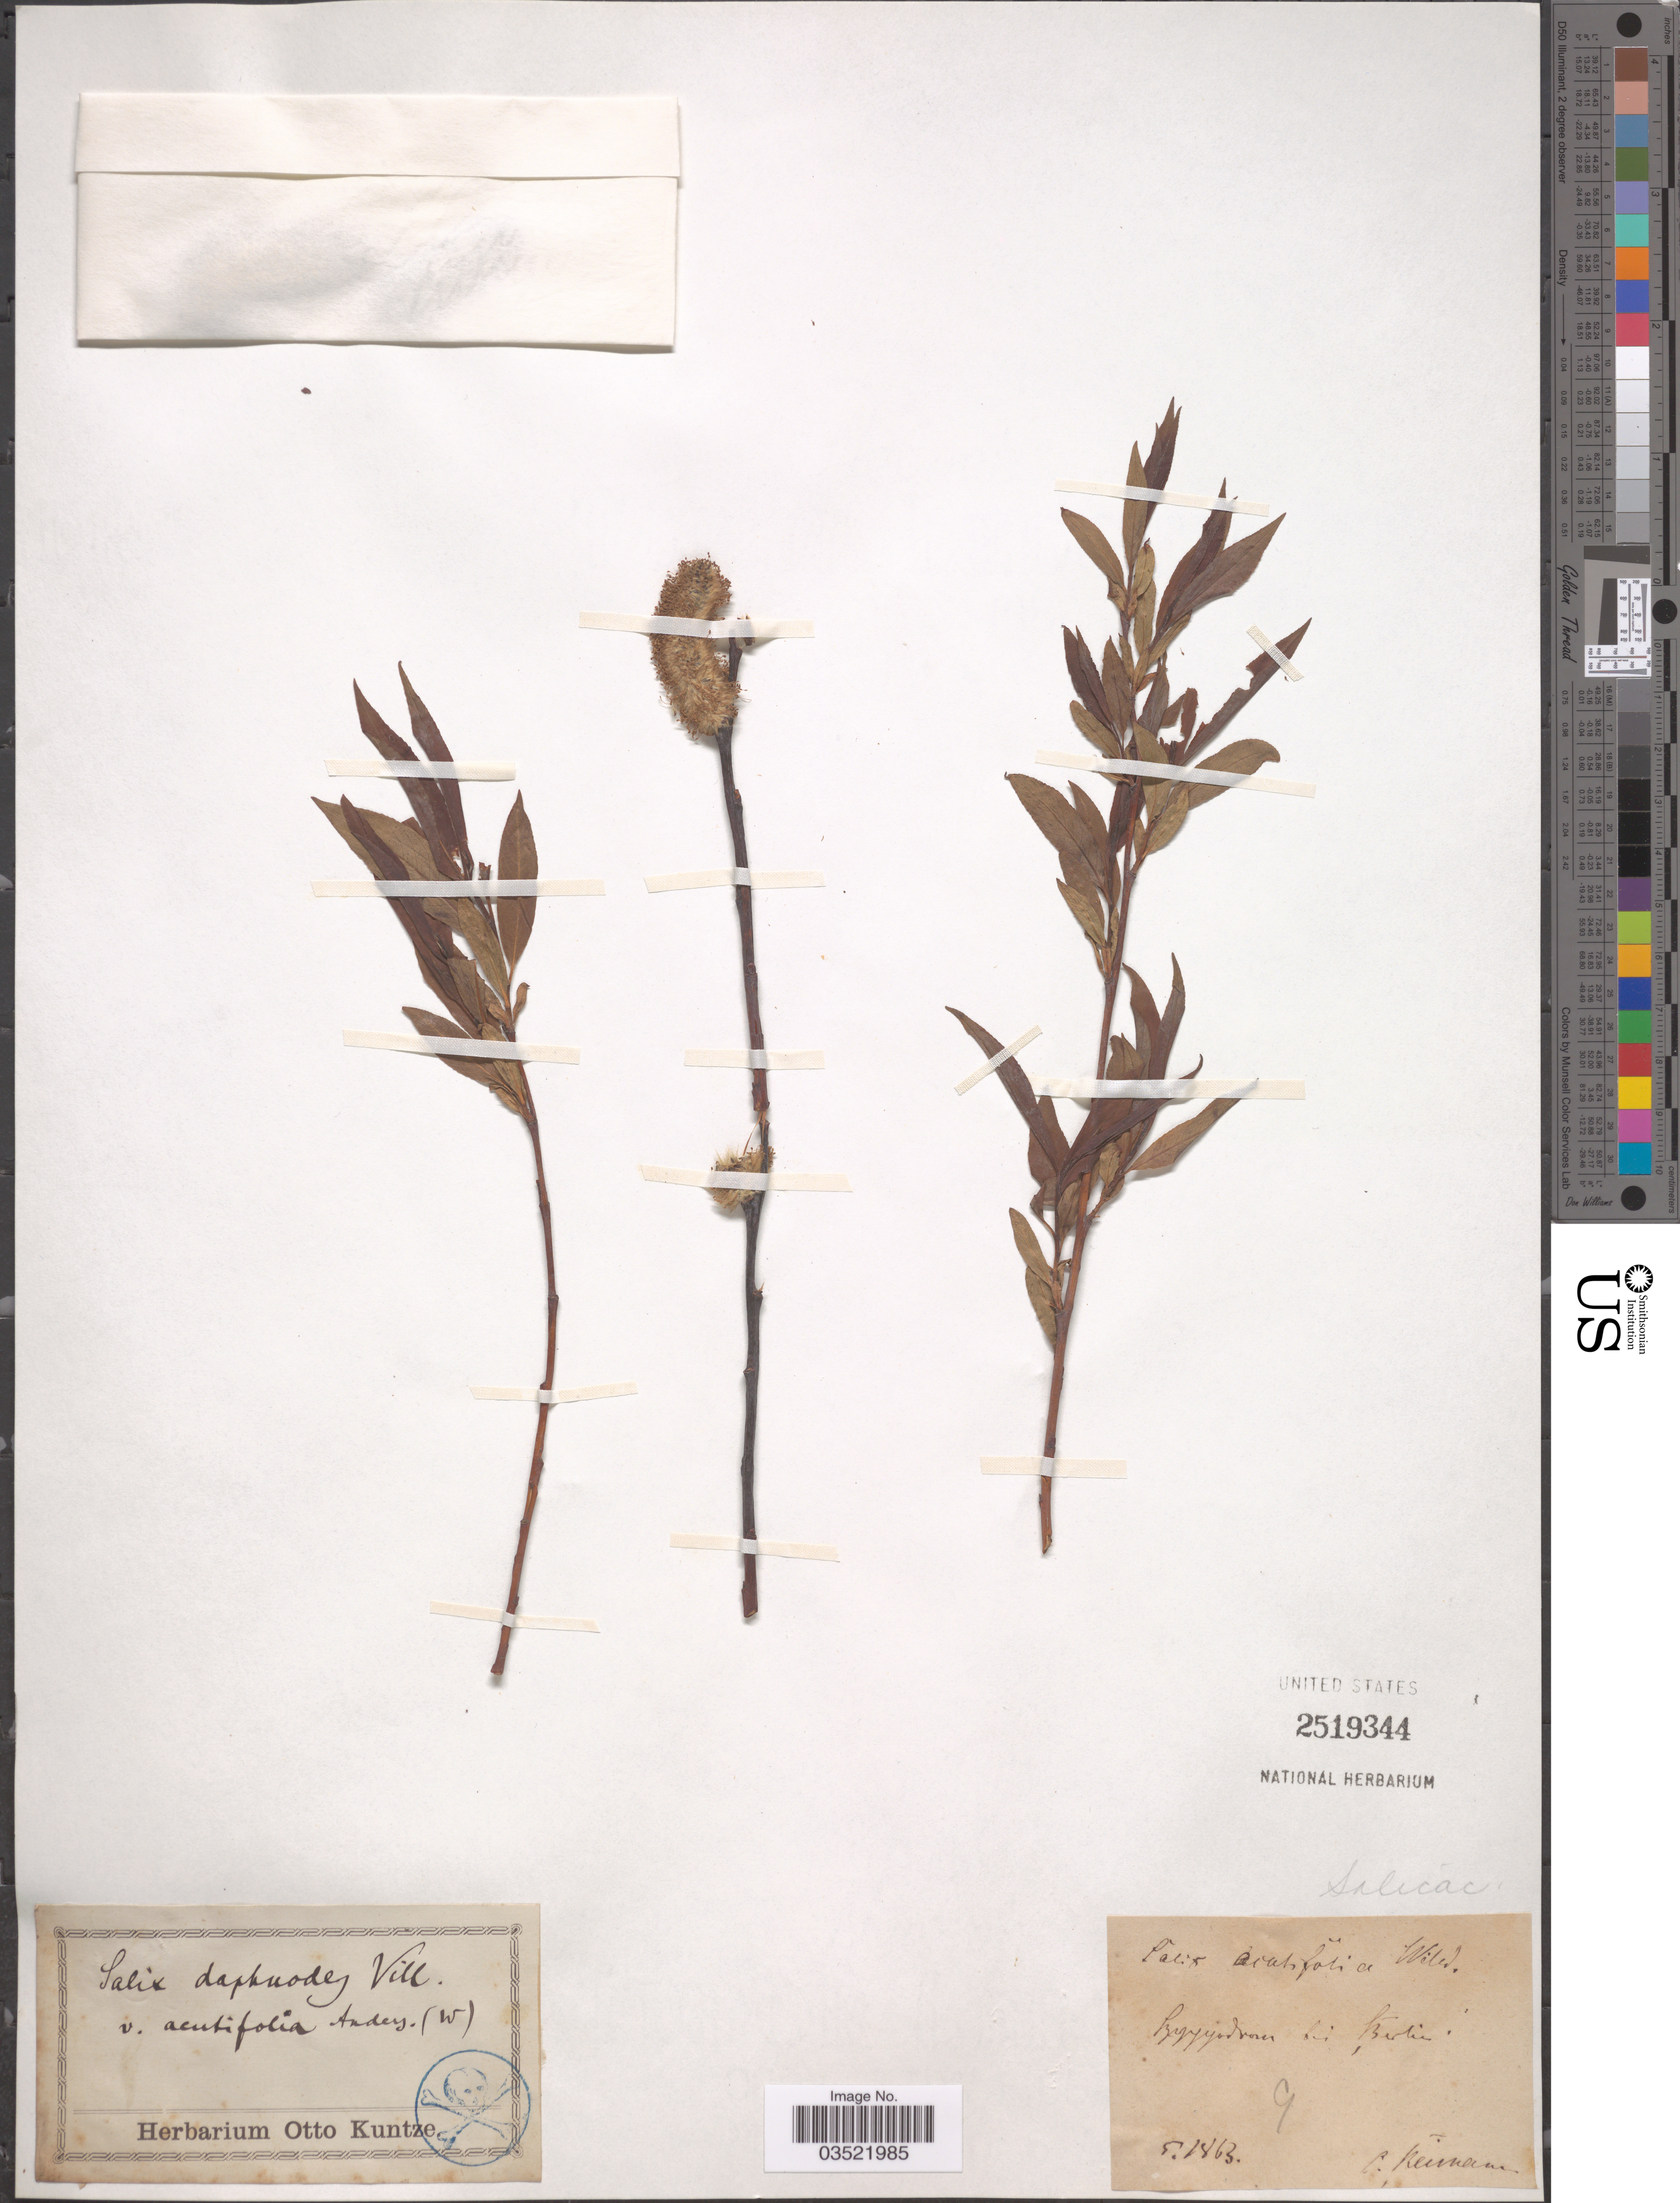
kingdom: Plantae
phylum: Tracheophyta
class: Magnoliopsida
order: Malpighiales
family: Salicaceae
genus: Salix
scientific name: Salix daphnoides var. acutifolia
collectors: C. Reimann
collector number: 9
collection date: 1863-05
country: Germany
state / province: Berlin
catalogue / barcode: US 2519344